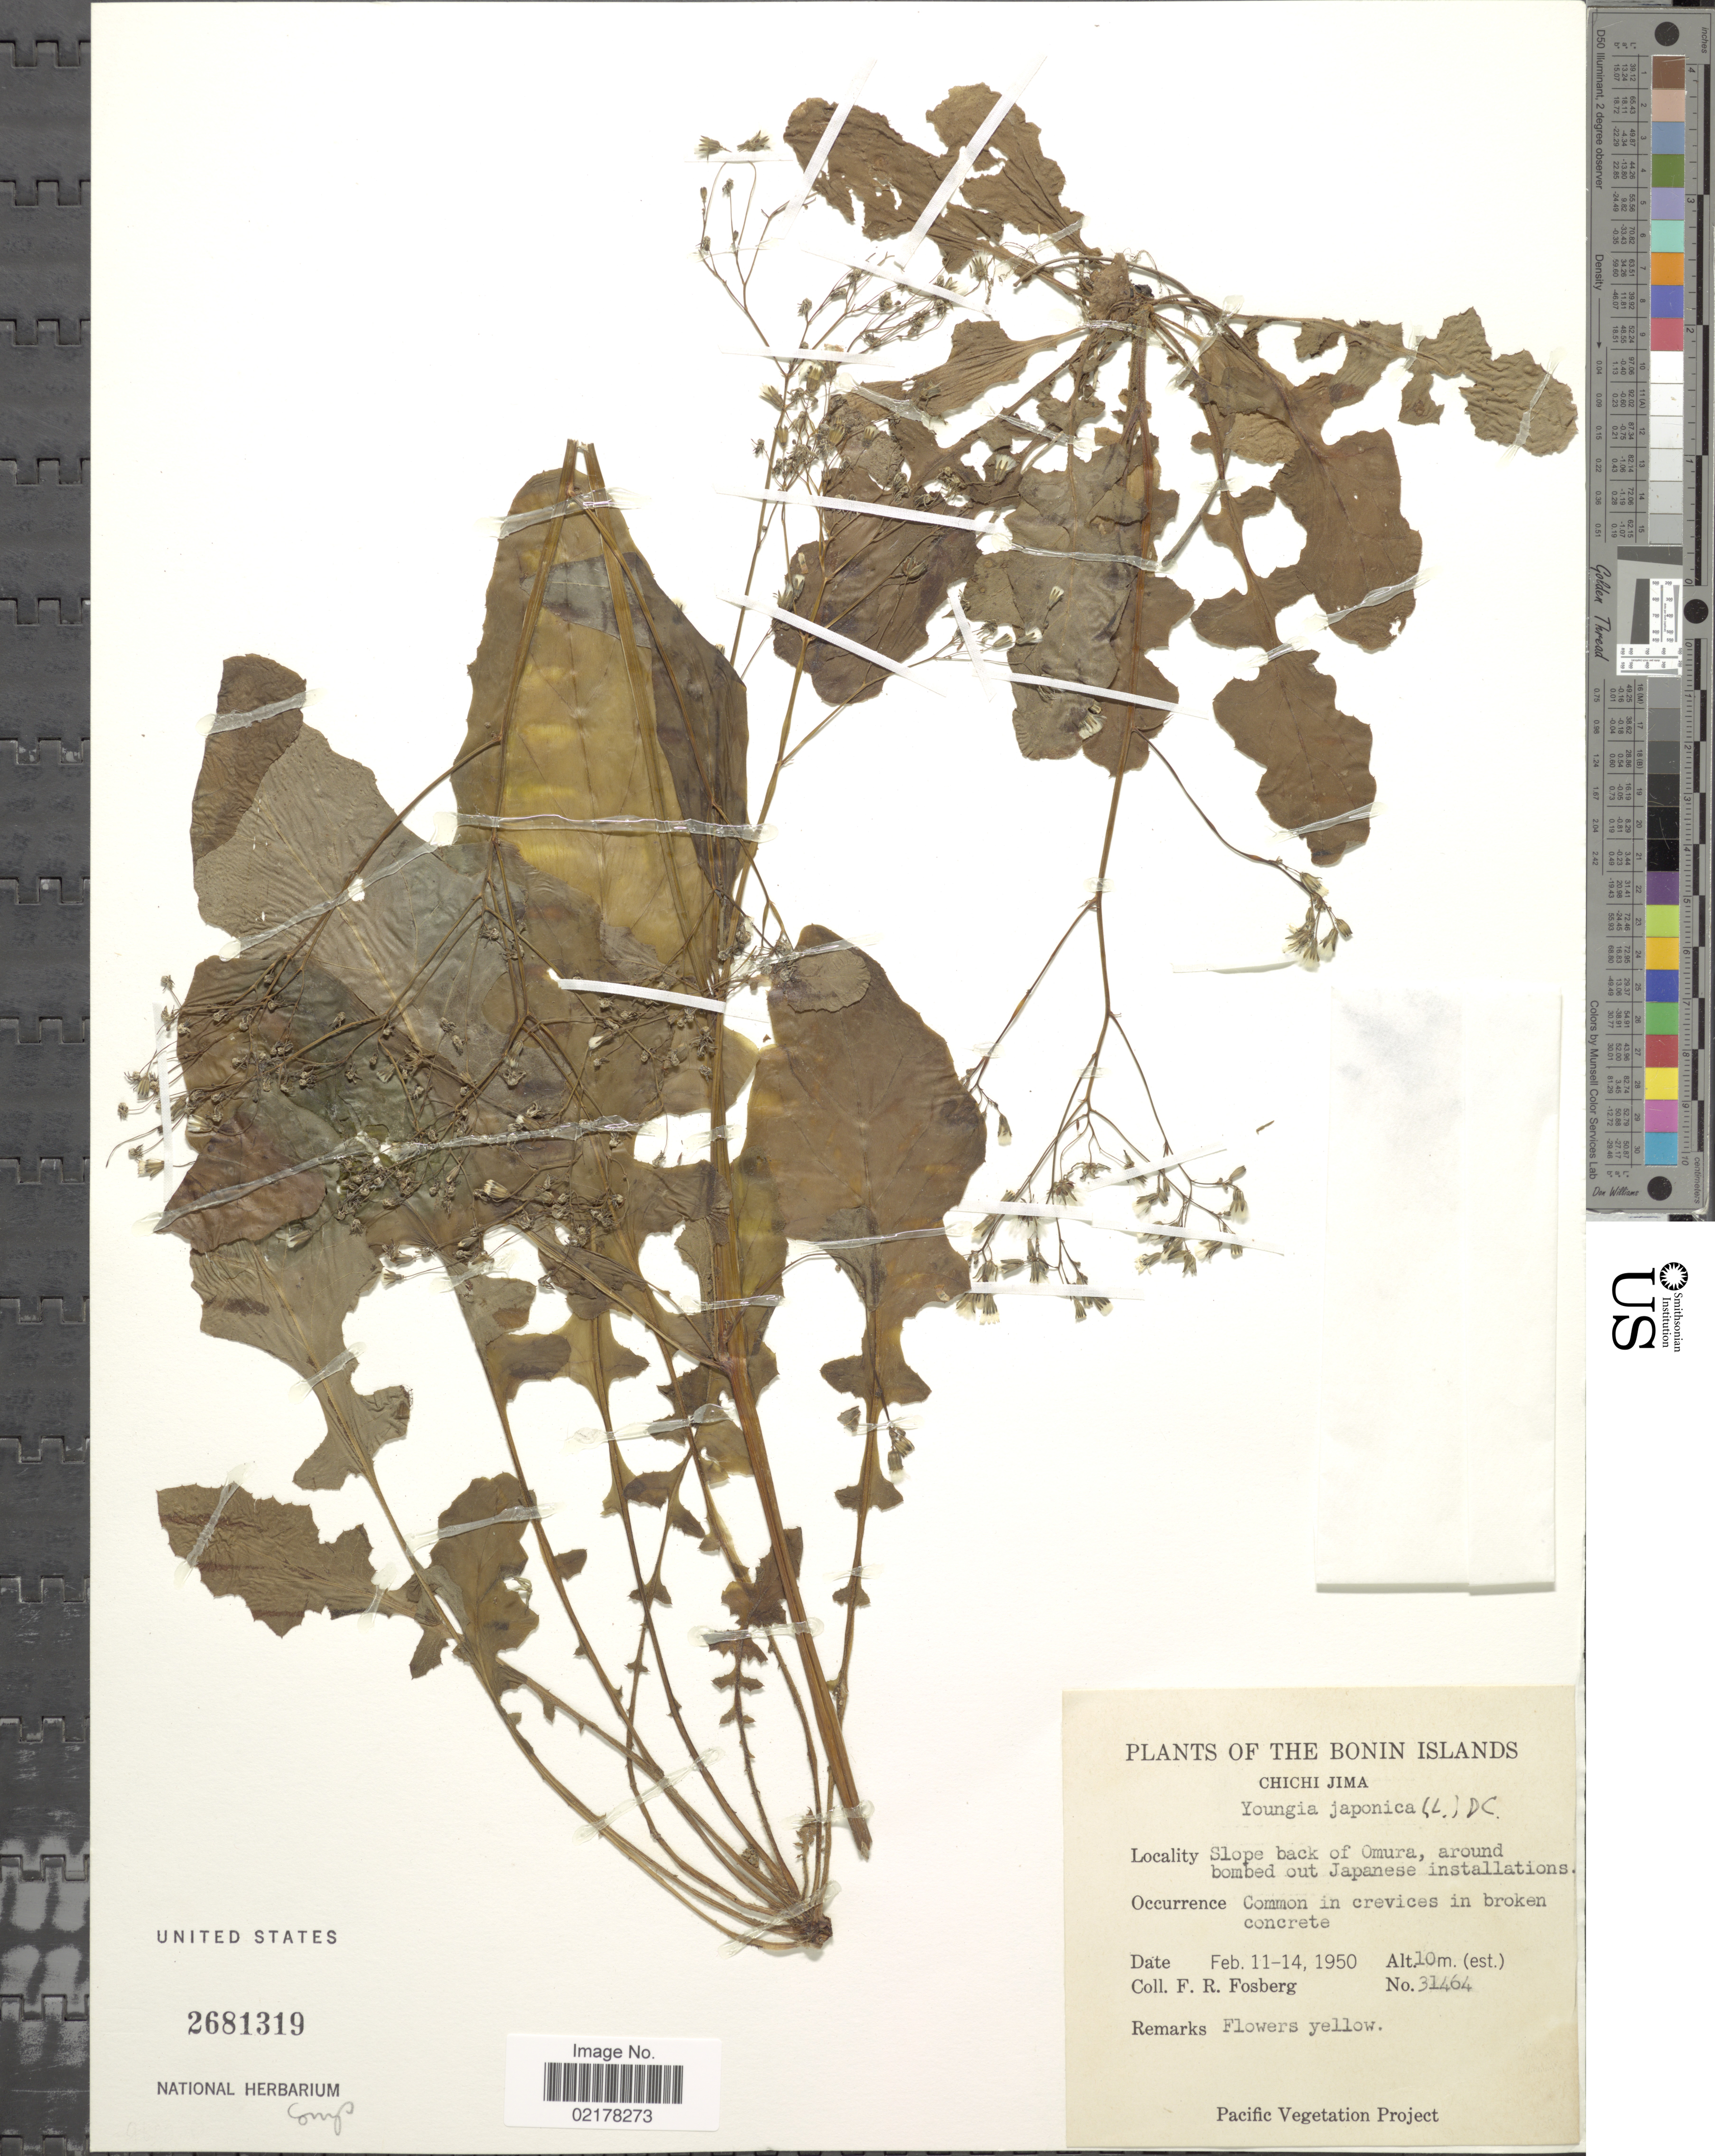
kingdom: Plantae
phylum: Tracheophyta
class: Magnoliopsida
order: Asterales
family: Asteraceae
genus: Youngia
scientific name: Youngia japonica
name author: (L.) DC.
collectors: F. R. Fosberg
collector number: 31464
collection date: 1950-02-11/1950-02-14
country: Japan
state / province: Tokyo, Federal City of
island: Bonin Islands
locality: Bonin Islands. Chichi Jima. Slope back of Omura, around bombed out Japanese installations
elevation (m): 10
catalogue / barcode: US 2681319